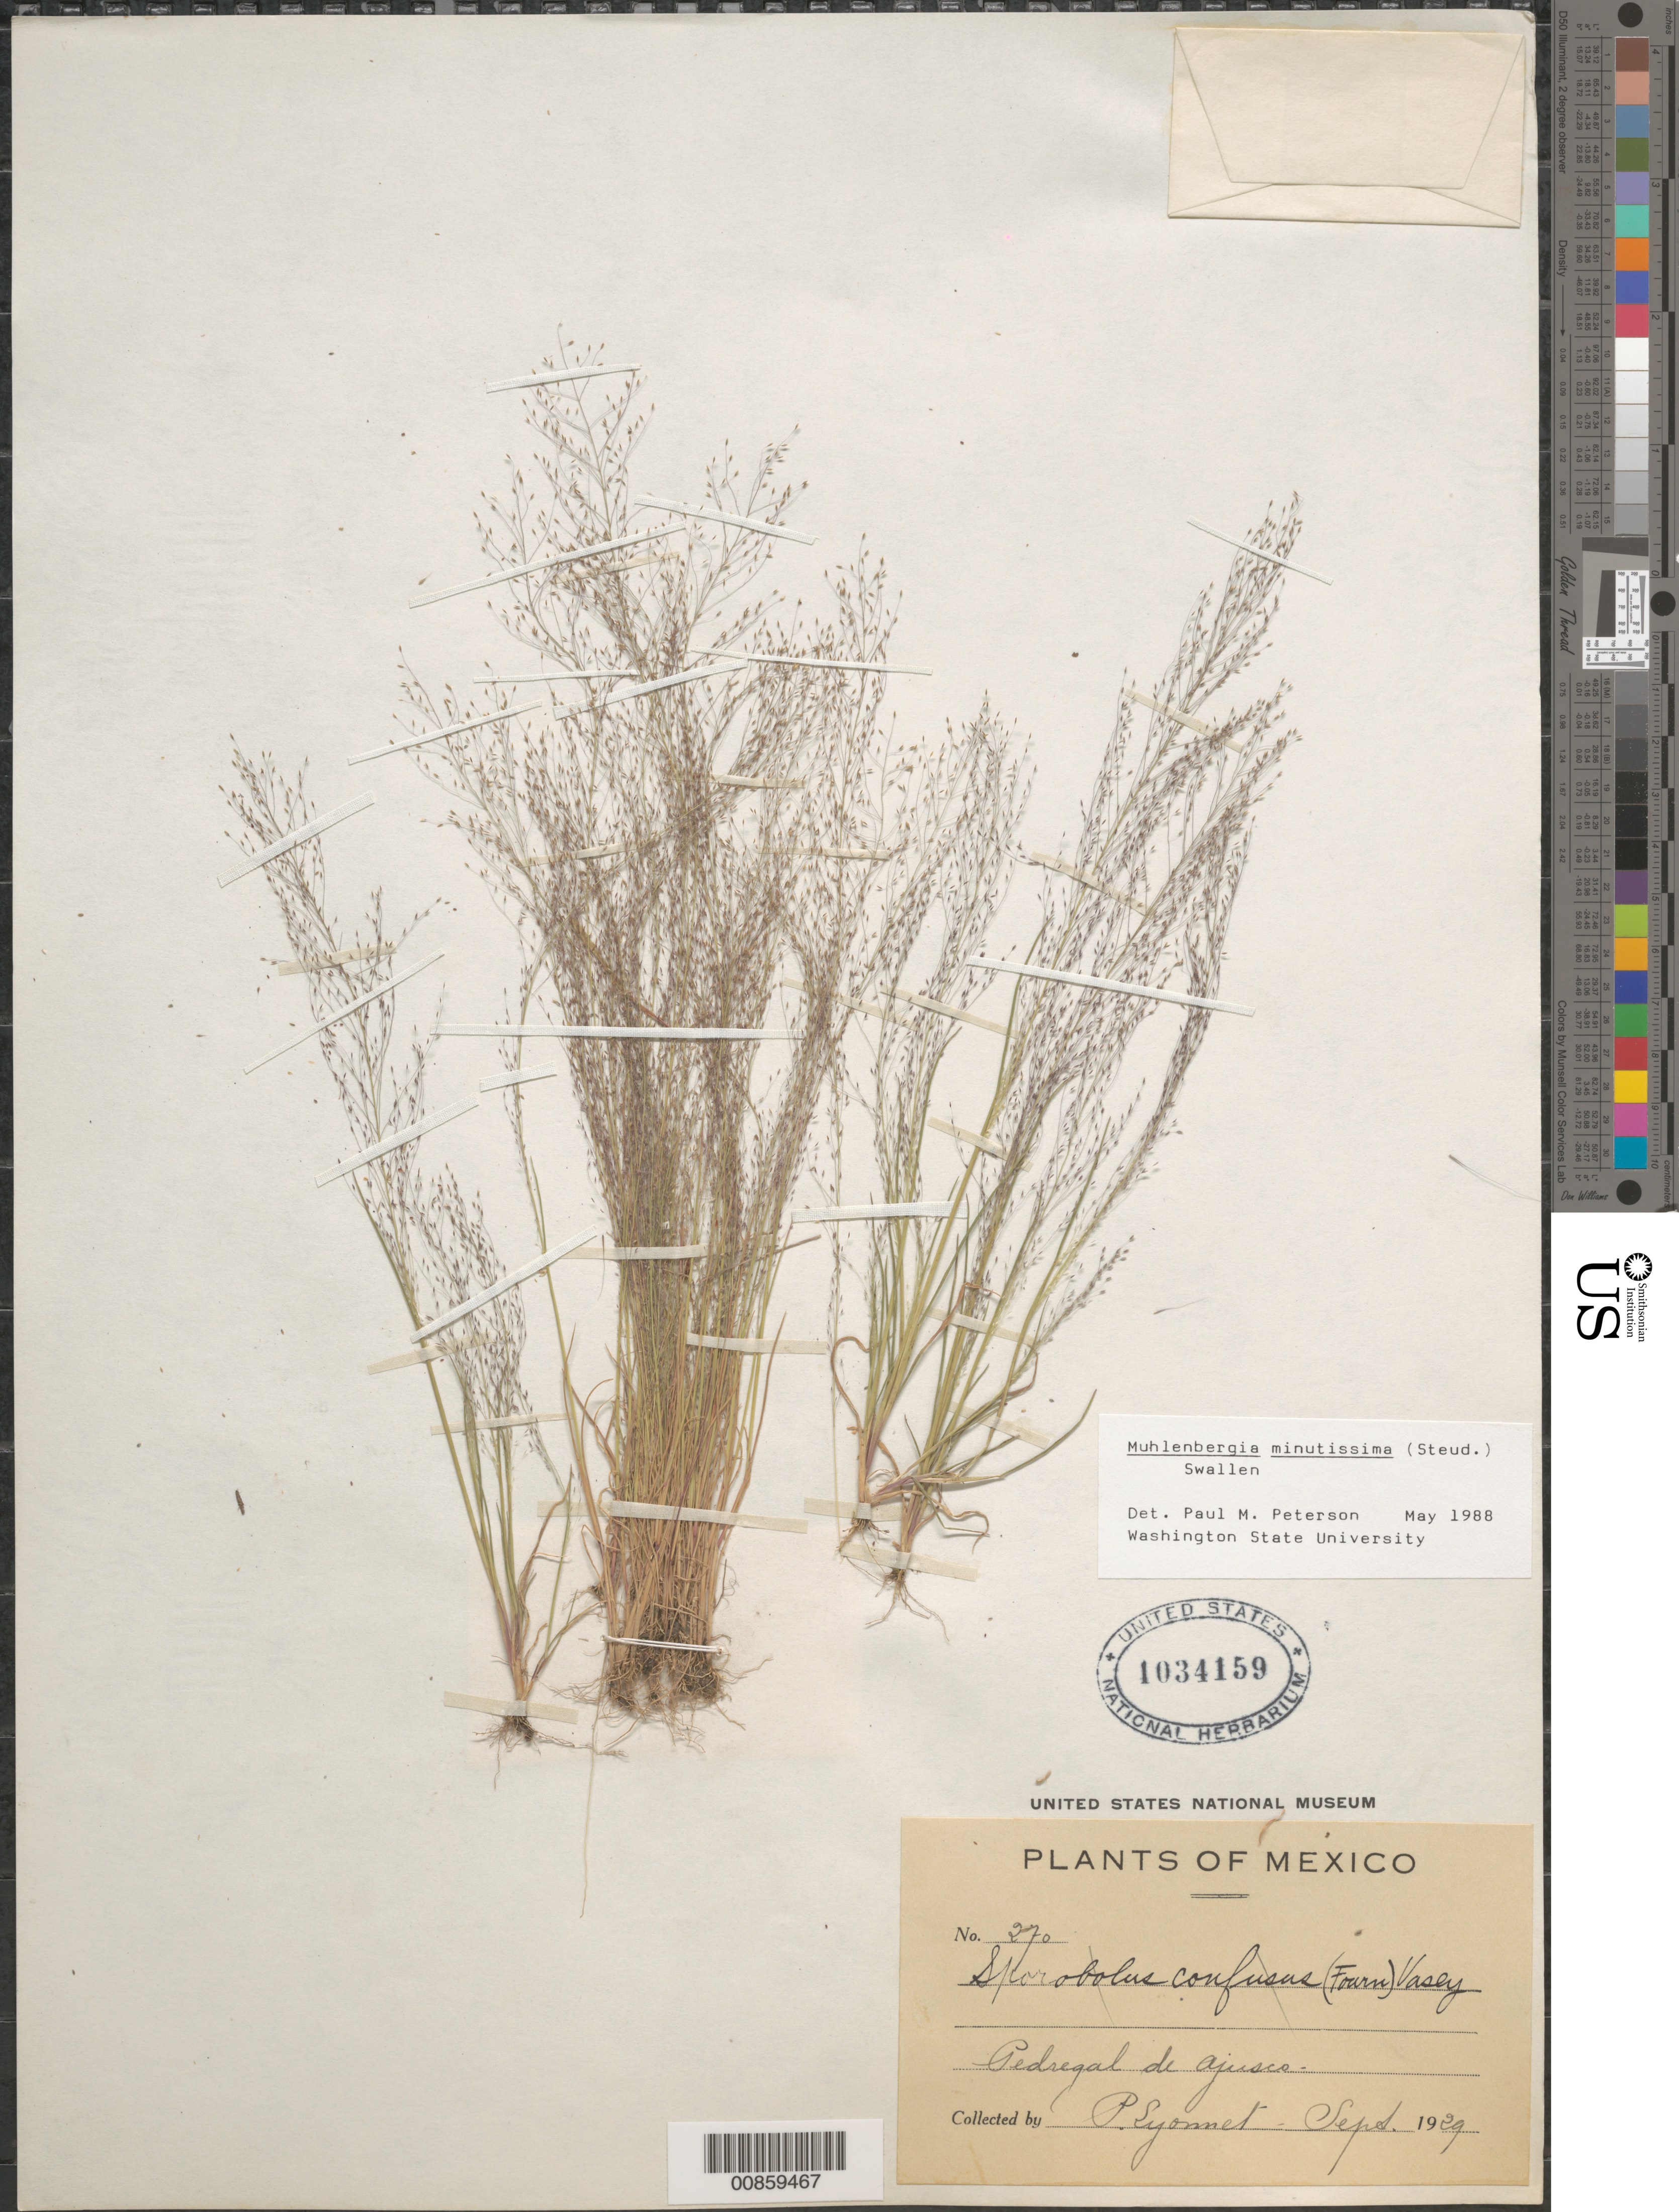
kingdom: Plantae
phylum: Tracheophyta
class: Liliopsida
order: Poales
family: Poaceae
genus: Muhlenbergia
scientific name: Muhlenbergia minutissima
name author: (Steud.) Swallen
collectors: Bro. E. Lyonnet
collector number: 270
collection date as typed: Sep 1929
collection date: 1929-09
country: Mexico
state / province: Distrito Federal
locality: Pedregal de San Angel, D.F.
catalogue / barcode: US 1034159